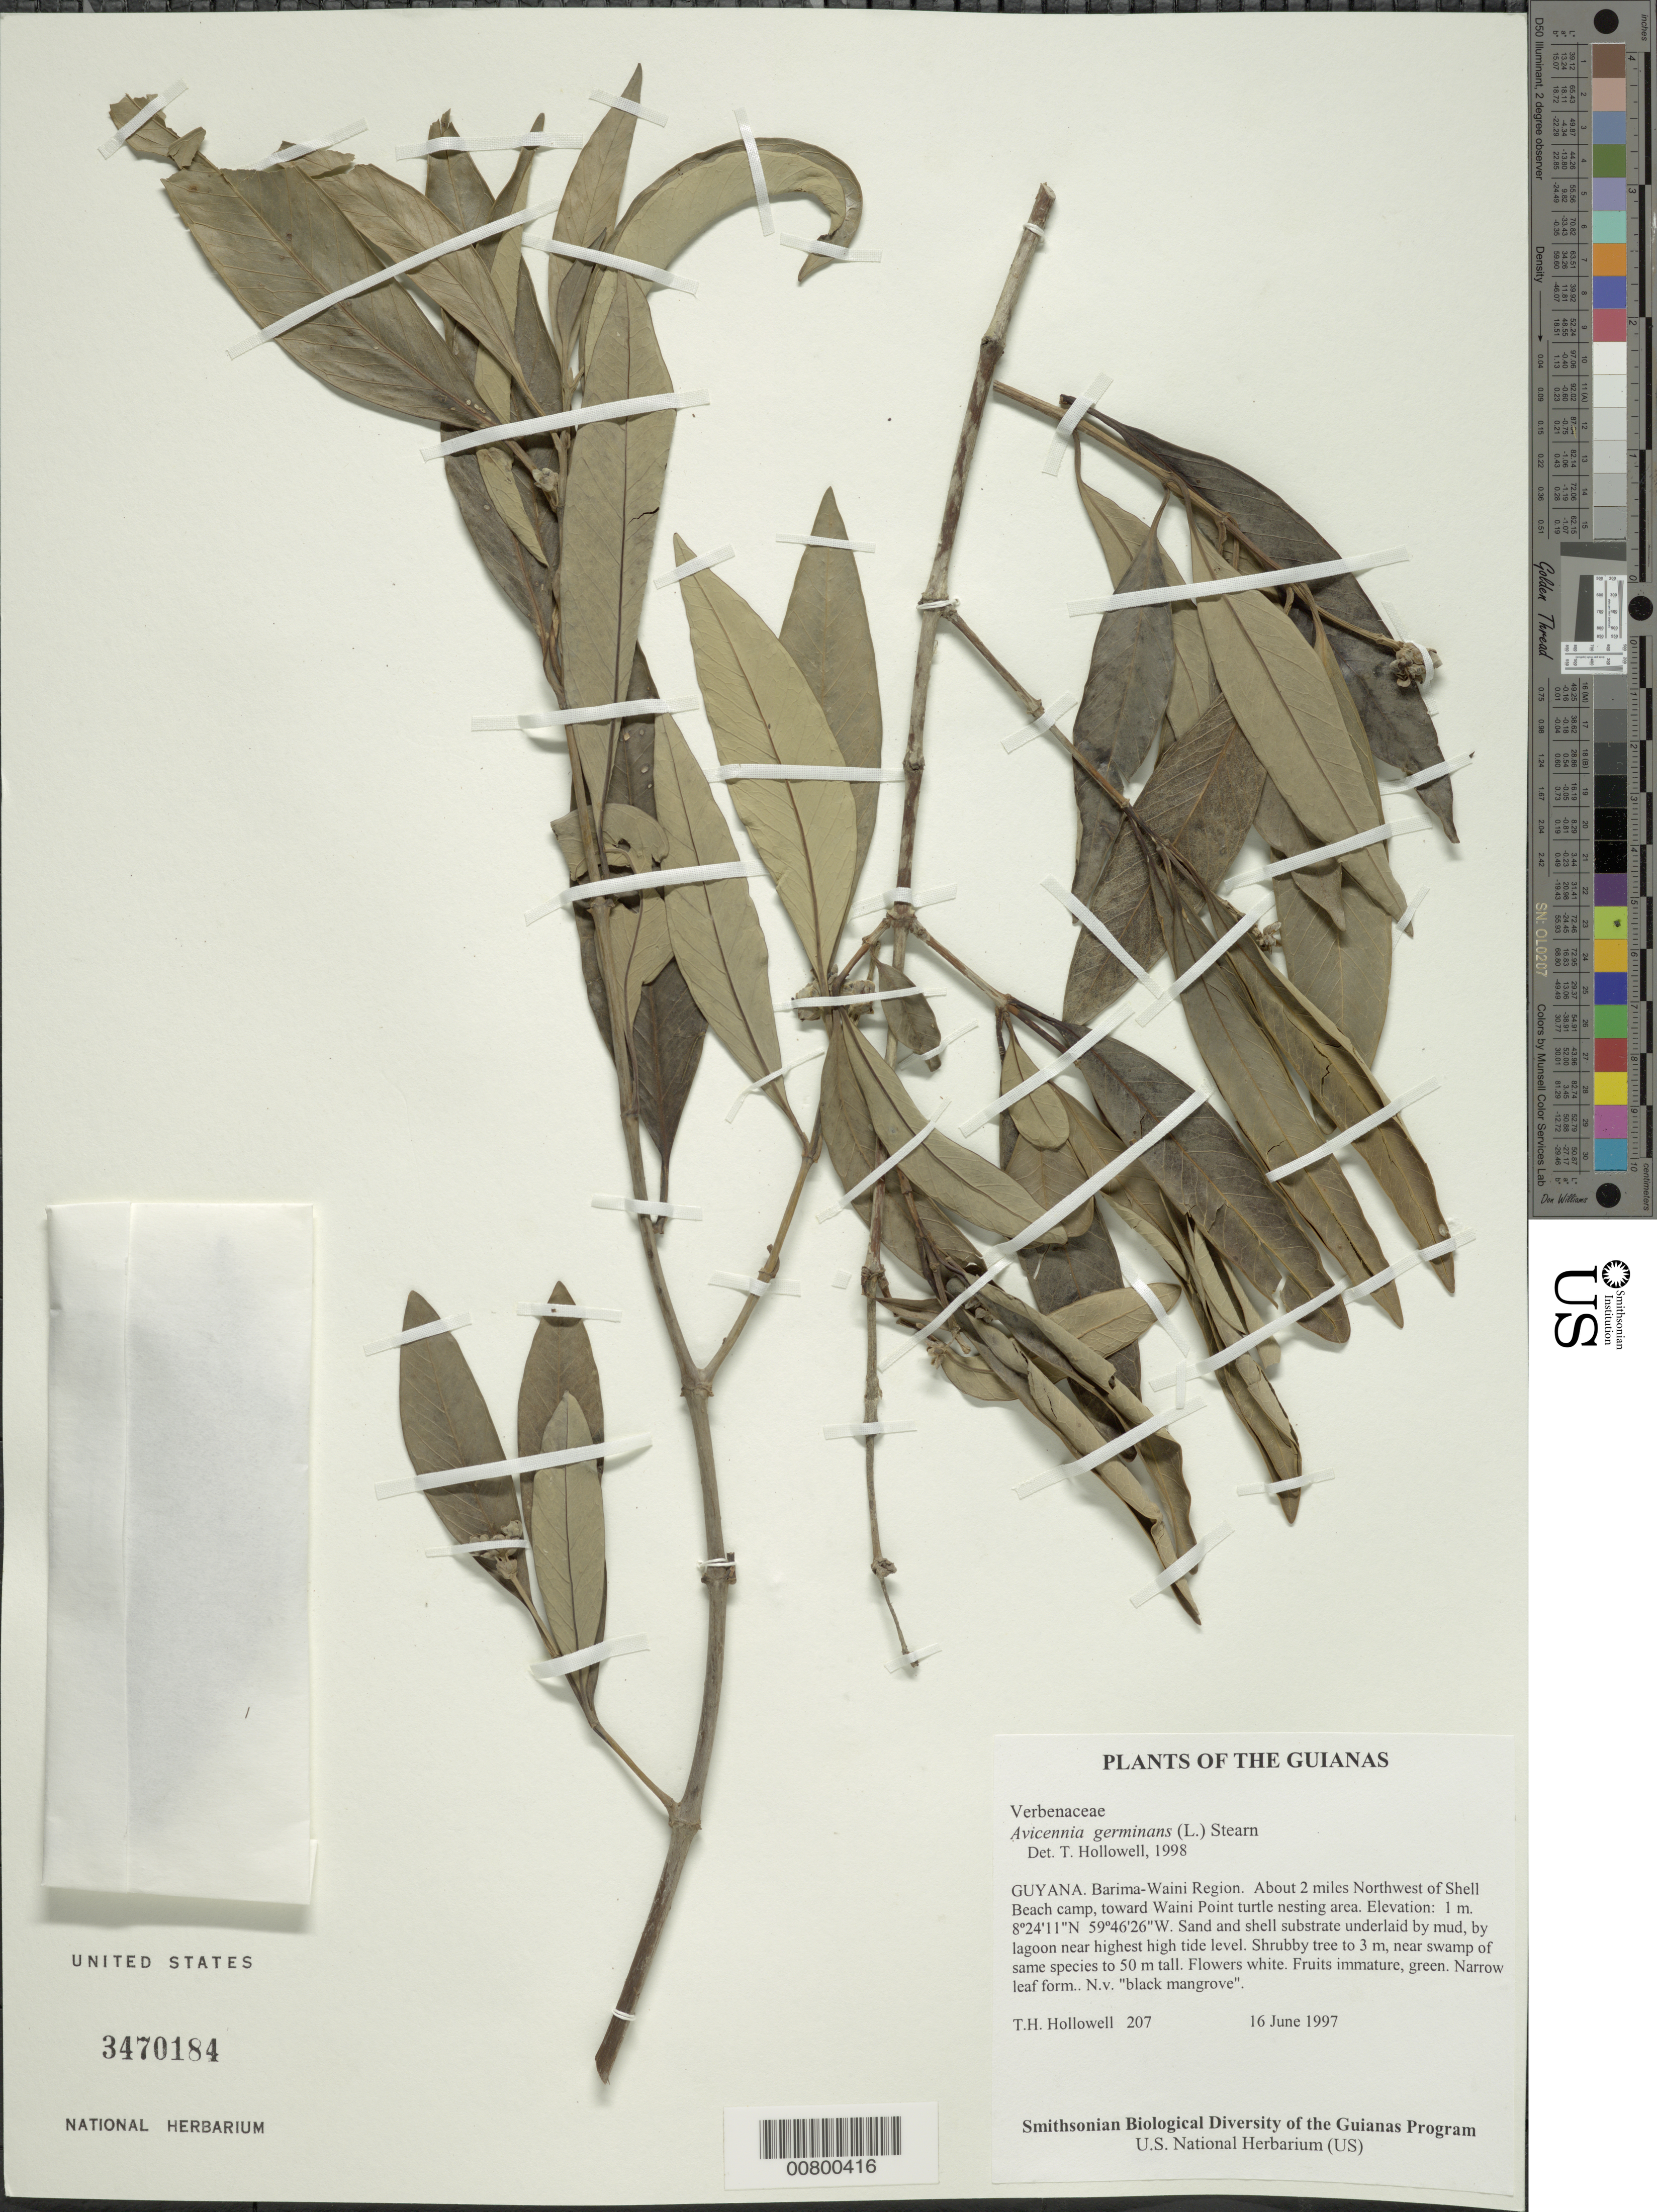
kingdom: Plantae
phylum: Tracheophyta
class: Magnoliopsida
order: Lamiales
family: Acanthaceae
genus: Avicennia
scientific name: Avicennia germinans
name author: (L.) L.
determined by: Hollowell, T. H., (BOT), Smithsonian Institution - National Museum of Natural History (UNITED STATES)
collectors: T. Hollowell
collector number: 207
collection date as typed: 16 June 1997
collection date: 1997-06-16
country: Guyana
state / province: Barima-Waini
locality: About 2 miles Northwest of Shell Beach camp, toward Waini Point turtle nesting area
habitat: Sand and shell substrate underlaid by mud, by lagoon near highest high tide level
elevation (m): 1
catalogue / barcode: US 3470184